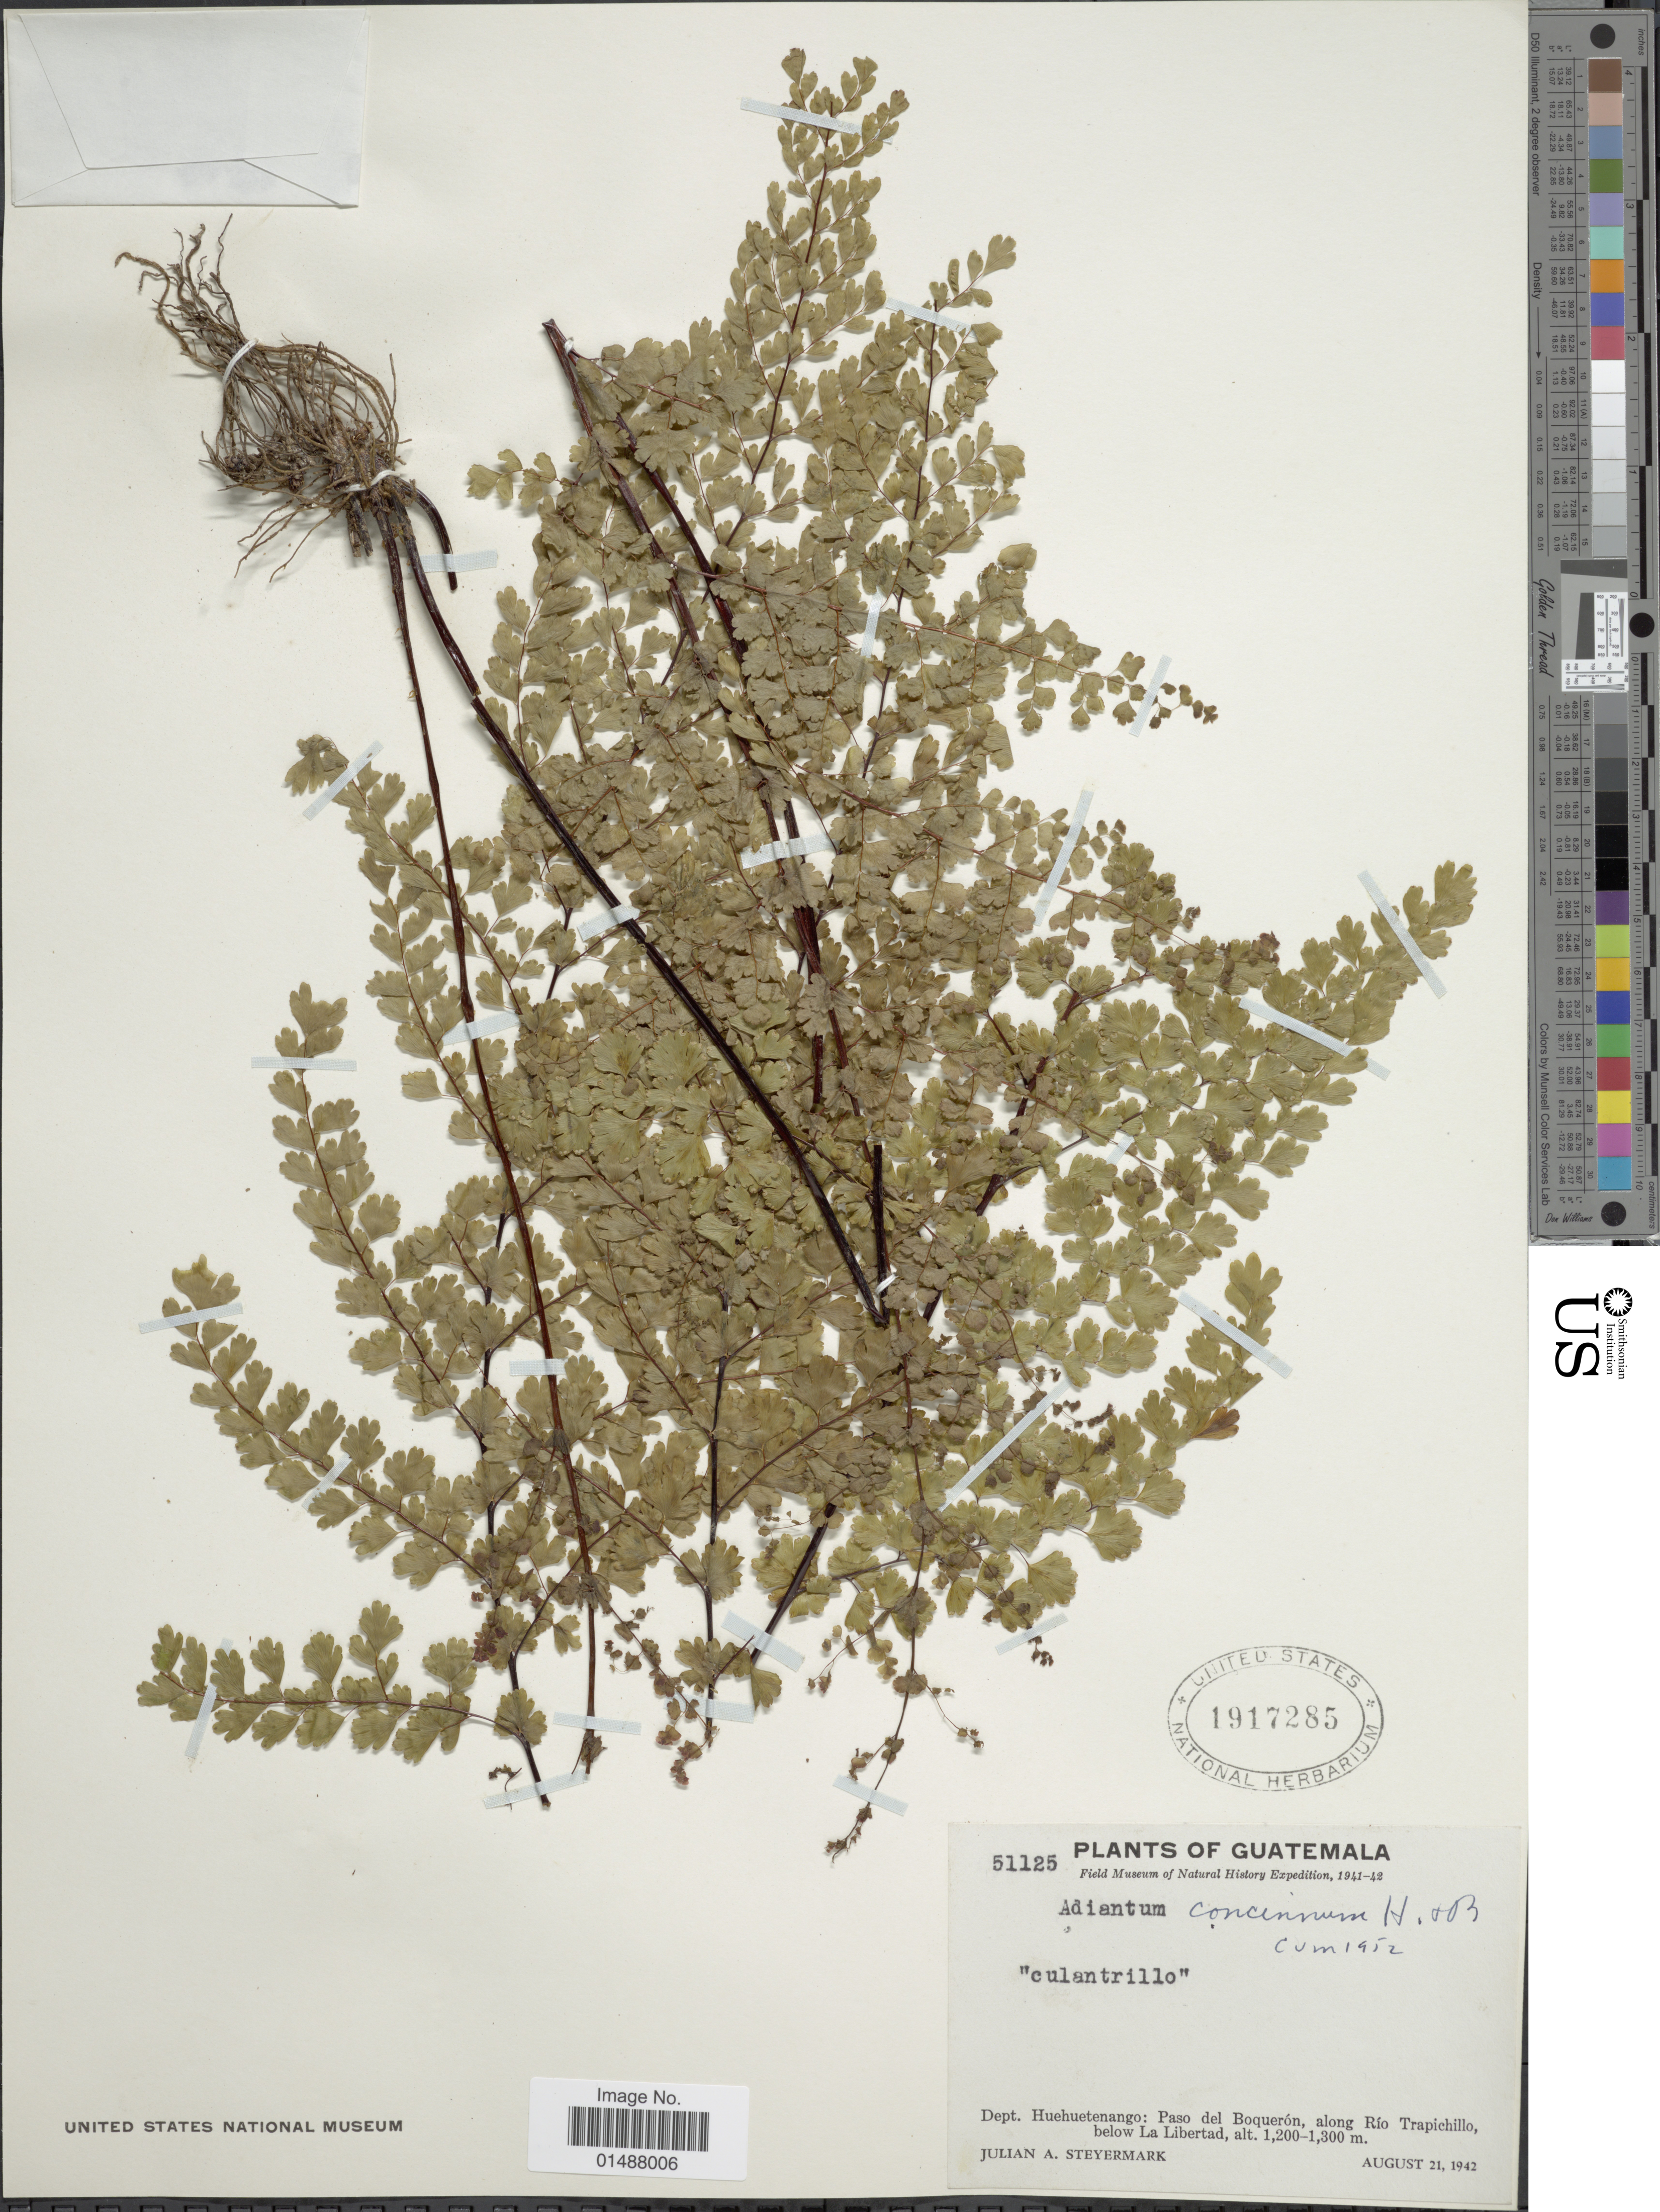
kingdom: Plantae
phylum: Tracheophyta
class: Polypodiopsida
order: Polypodiales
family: Pteridaceae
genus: Adiantum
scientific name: Adiantum concinnum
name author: Humb. & Bonpl. ex Willd.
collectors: J. Steyermark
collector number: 51125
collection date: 1942-08-21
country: Guatemala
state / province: Huehuetenango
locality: Paso del Boqueron, along Rio Trapichillo, below La Libertad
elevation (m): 1200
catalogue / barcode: US 1917285